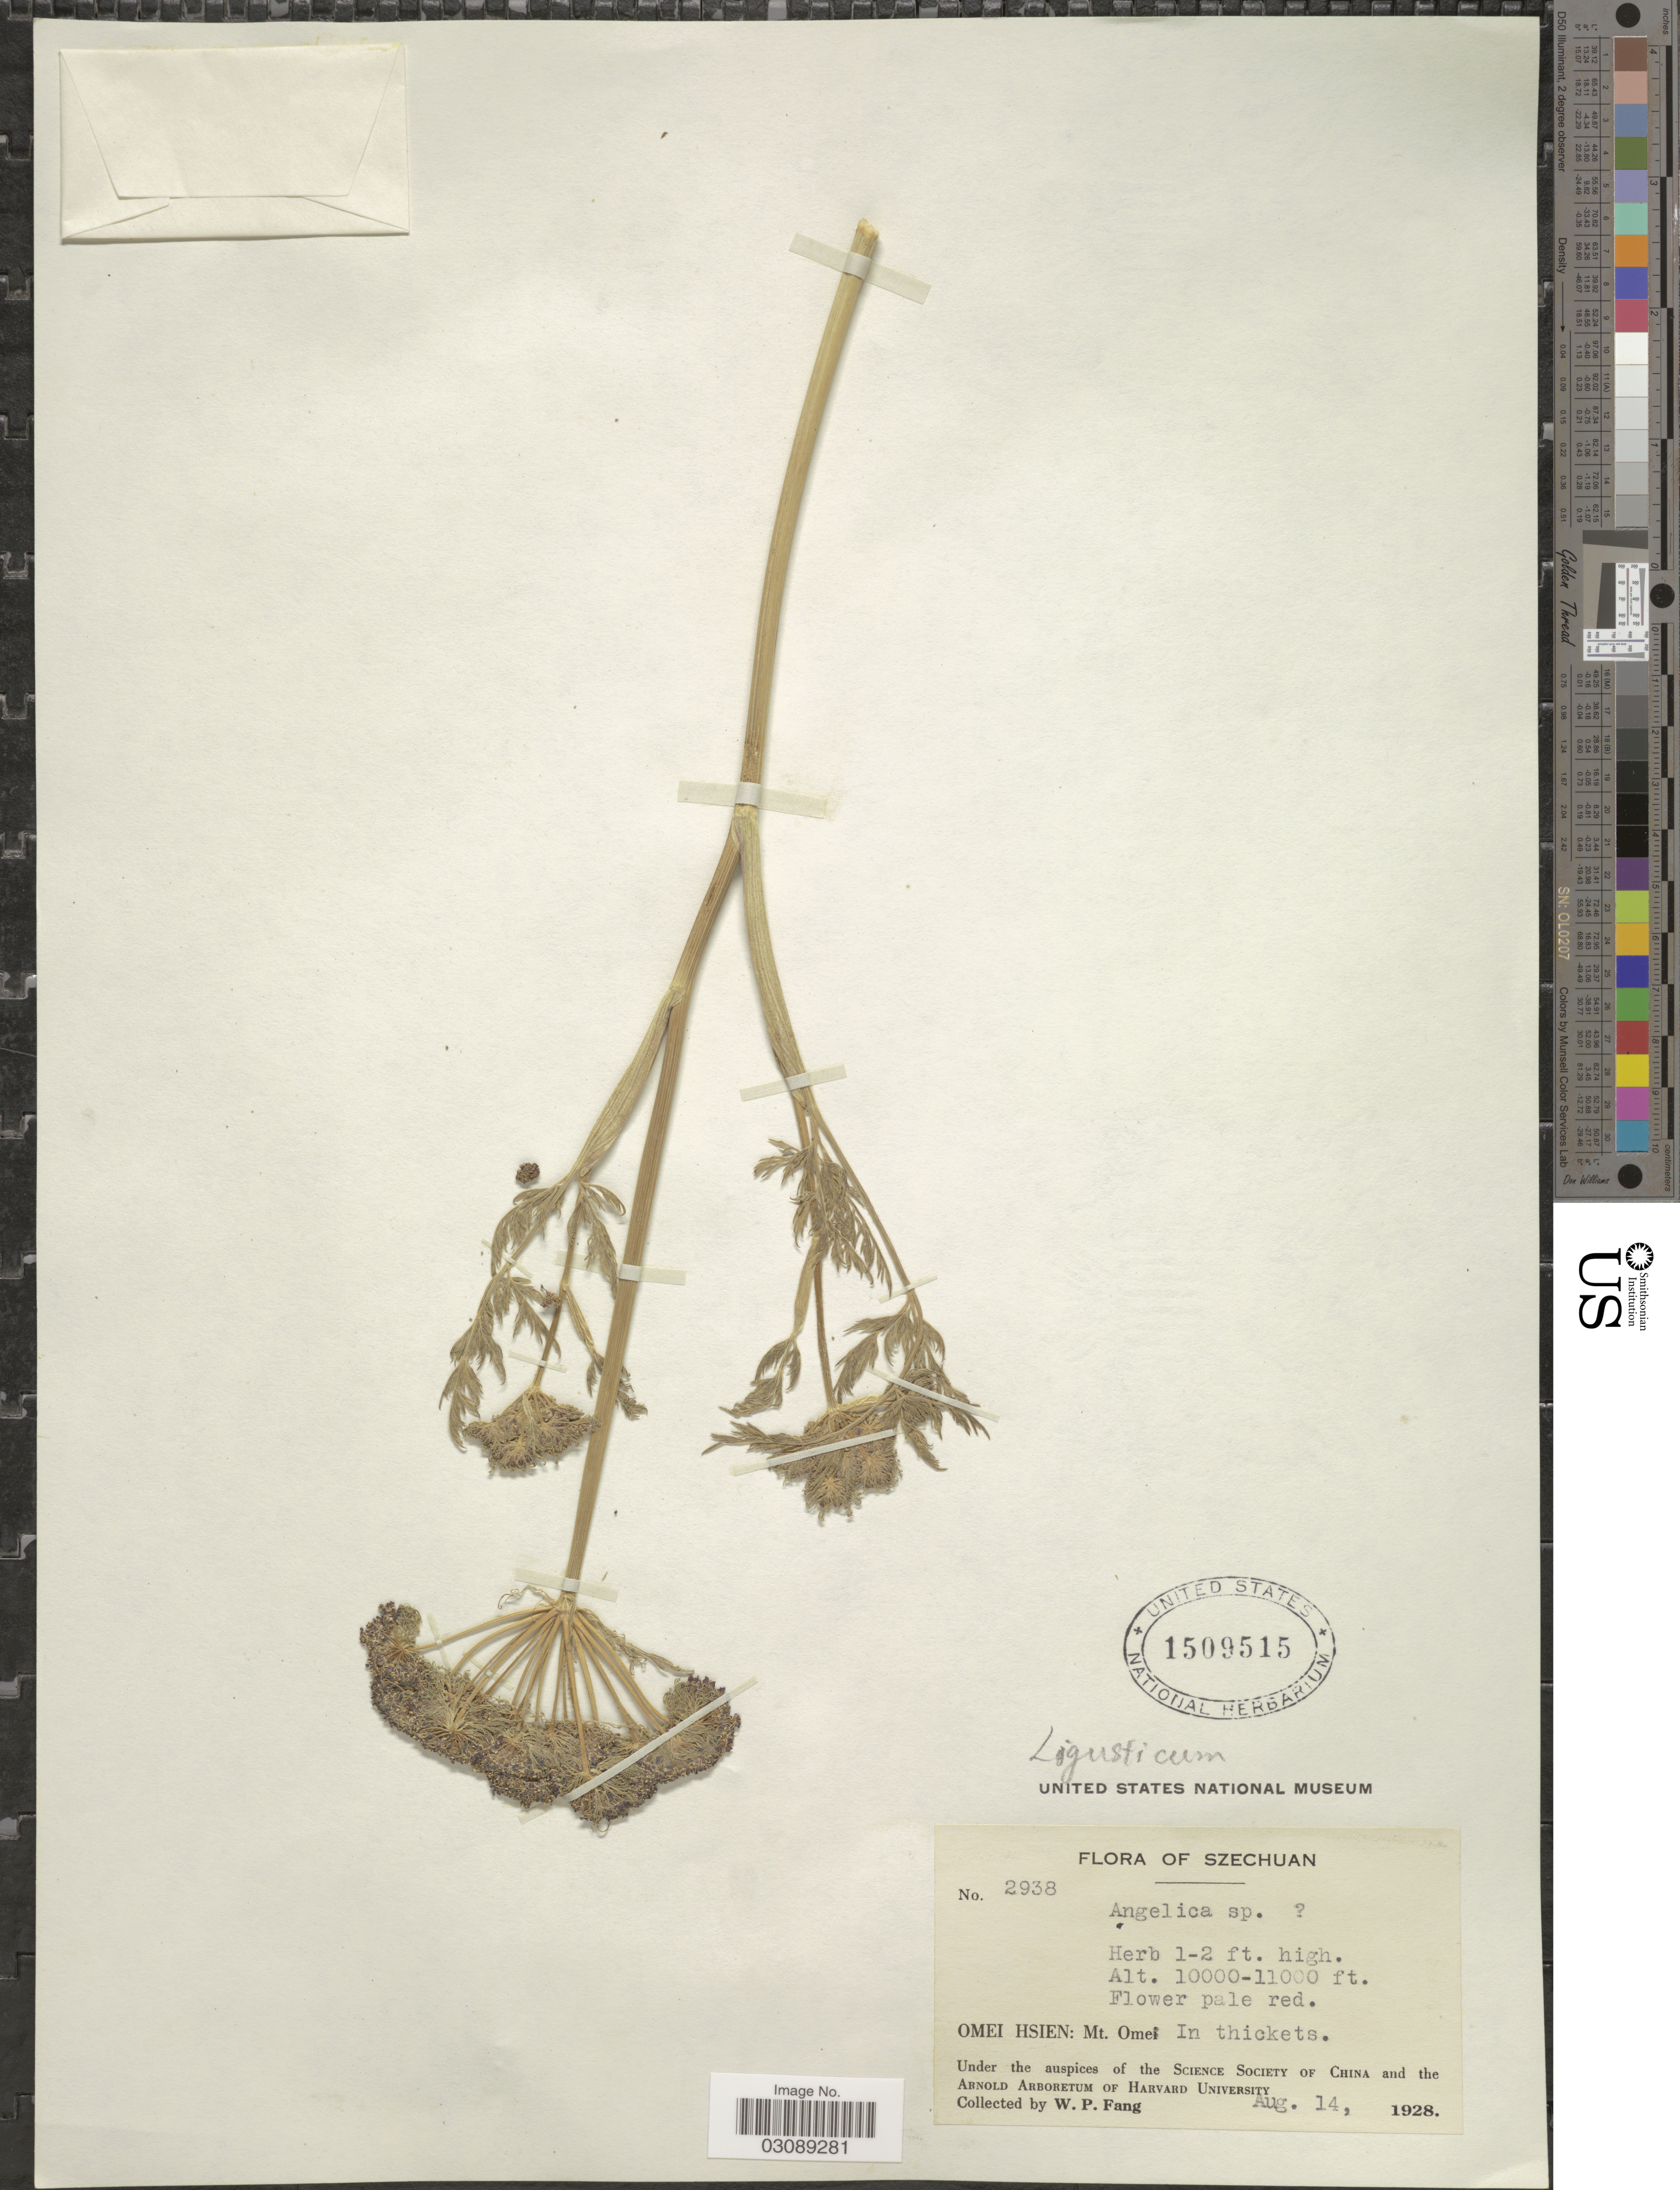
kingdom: Plantae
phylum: Tracheophyta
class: Magnoliopsida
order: Apiales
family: Apiaceae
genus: Ligusticum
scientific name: Ligusticum sp.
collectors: W. P. Fang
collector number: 2938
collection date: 1928-08-14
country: China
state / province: Sichuan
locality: Szechuan. Omei Hsien: Mt. Omei.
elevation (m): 3048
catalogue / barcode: US 1509515